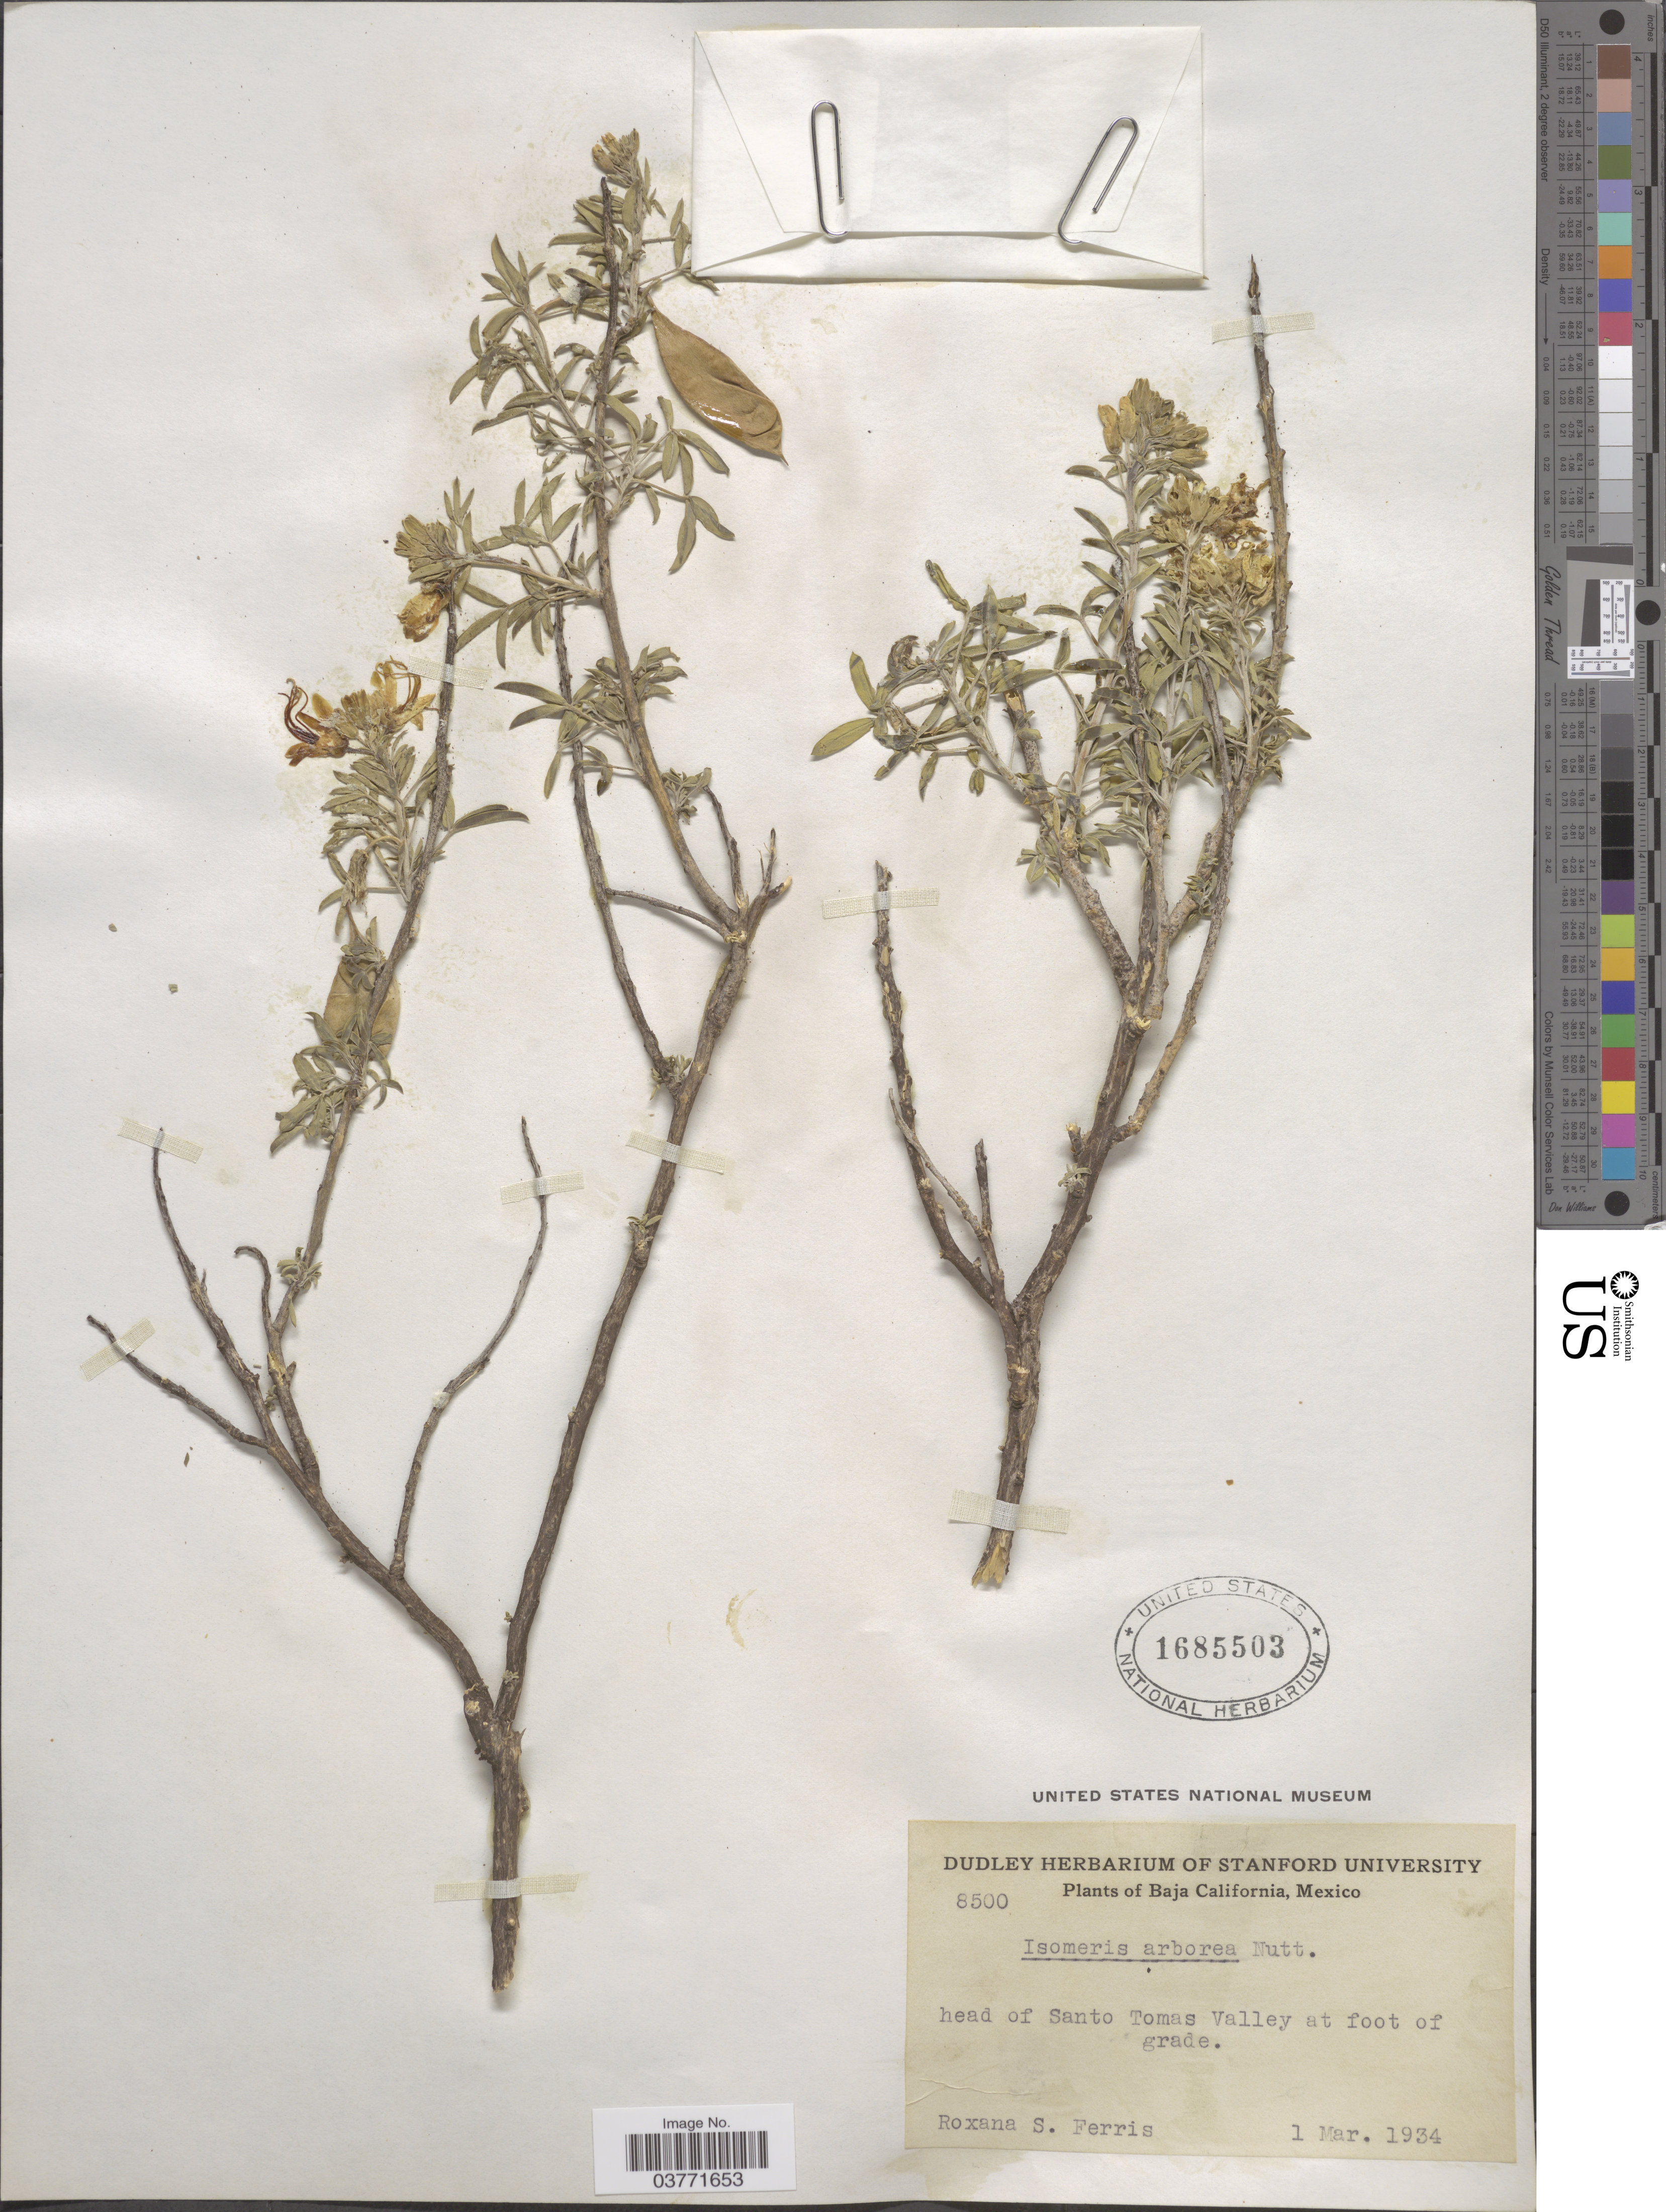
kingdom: Plantae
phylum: Tracheophyta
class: Magnoliopsida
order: Brassicales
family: Cleomaceae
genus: Cleomella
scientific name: Cleomella arborea var. angustata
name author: (Parish) Roalson & J.C. Hall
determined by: Strong, Mark T., (BOT), Smithsonian Institution - National Museum of Natural History (UNITED STATES)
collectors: R. S. Ferris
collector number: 8500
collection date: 1934-03-01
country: Mexico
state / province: Baja California Norte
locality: Head of Santo Tomas Valley at foot of grade.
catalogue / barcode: US 1685503